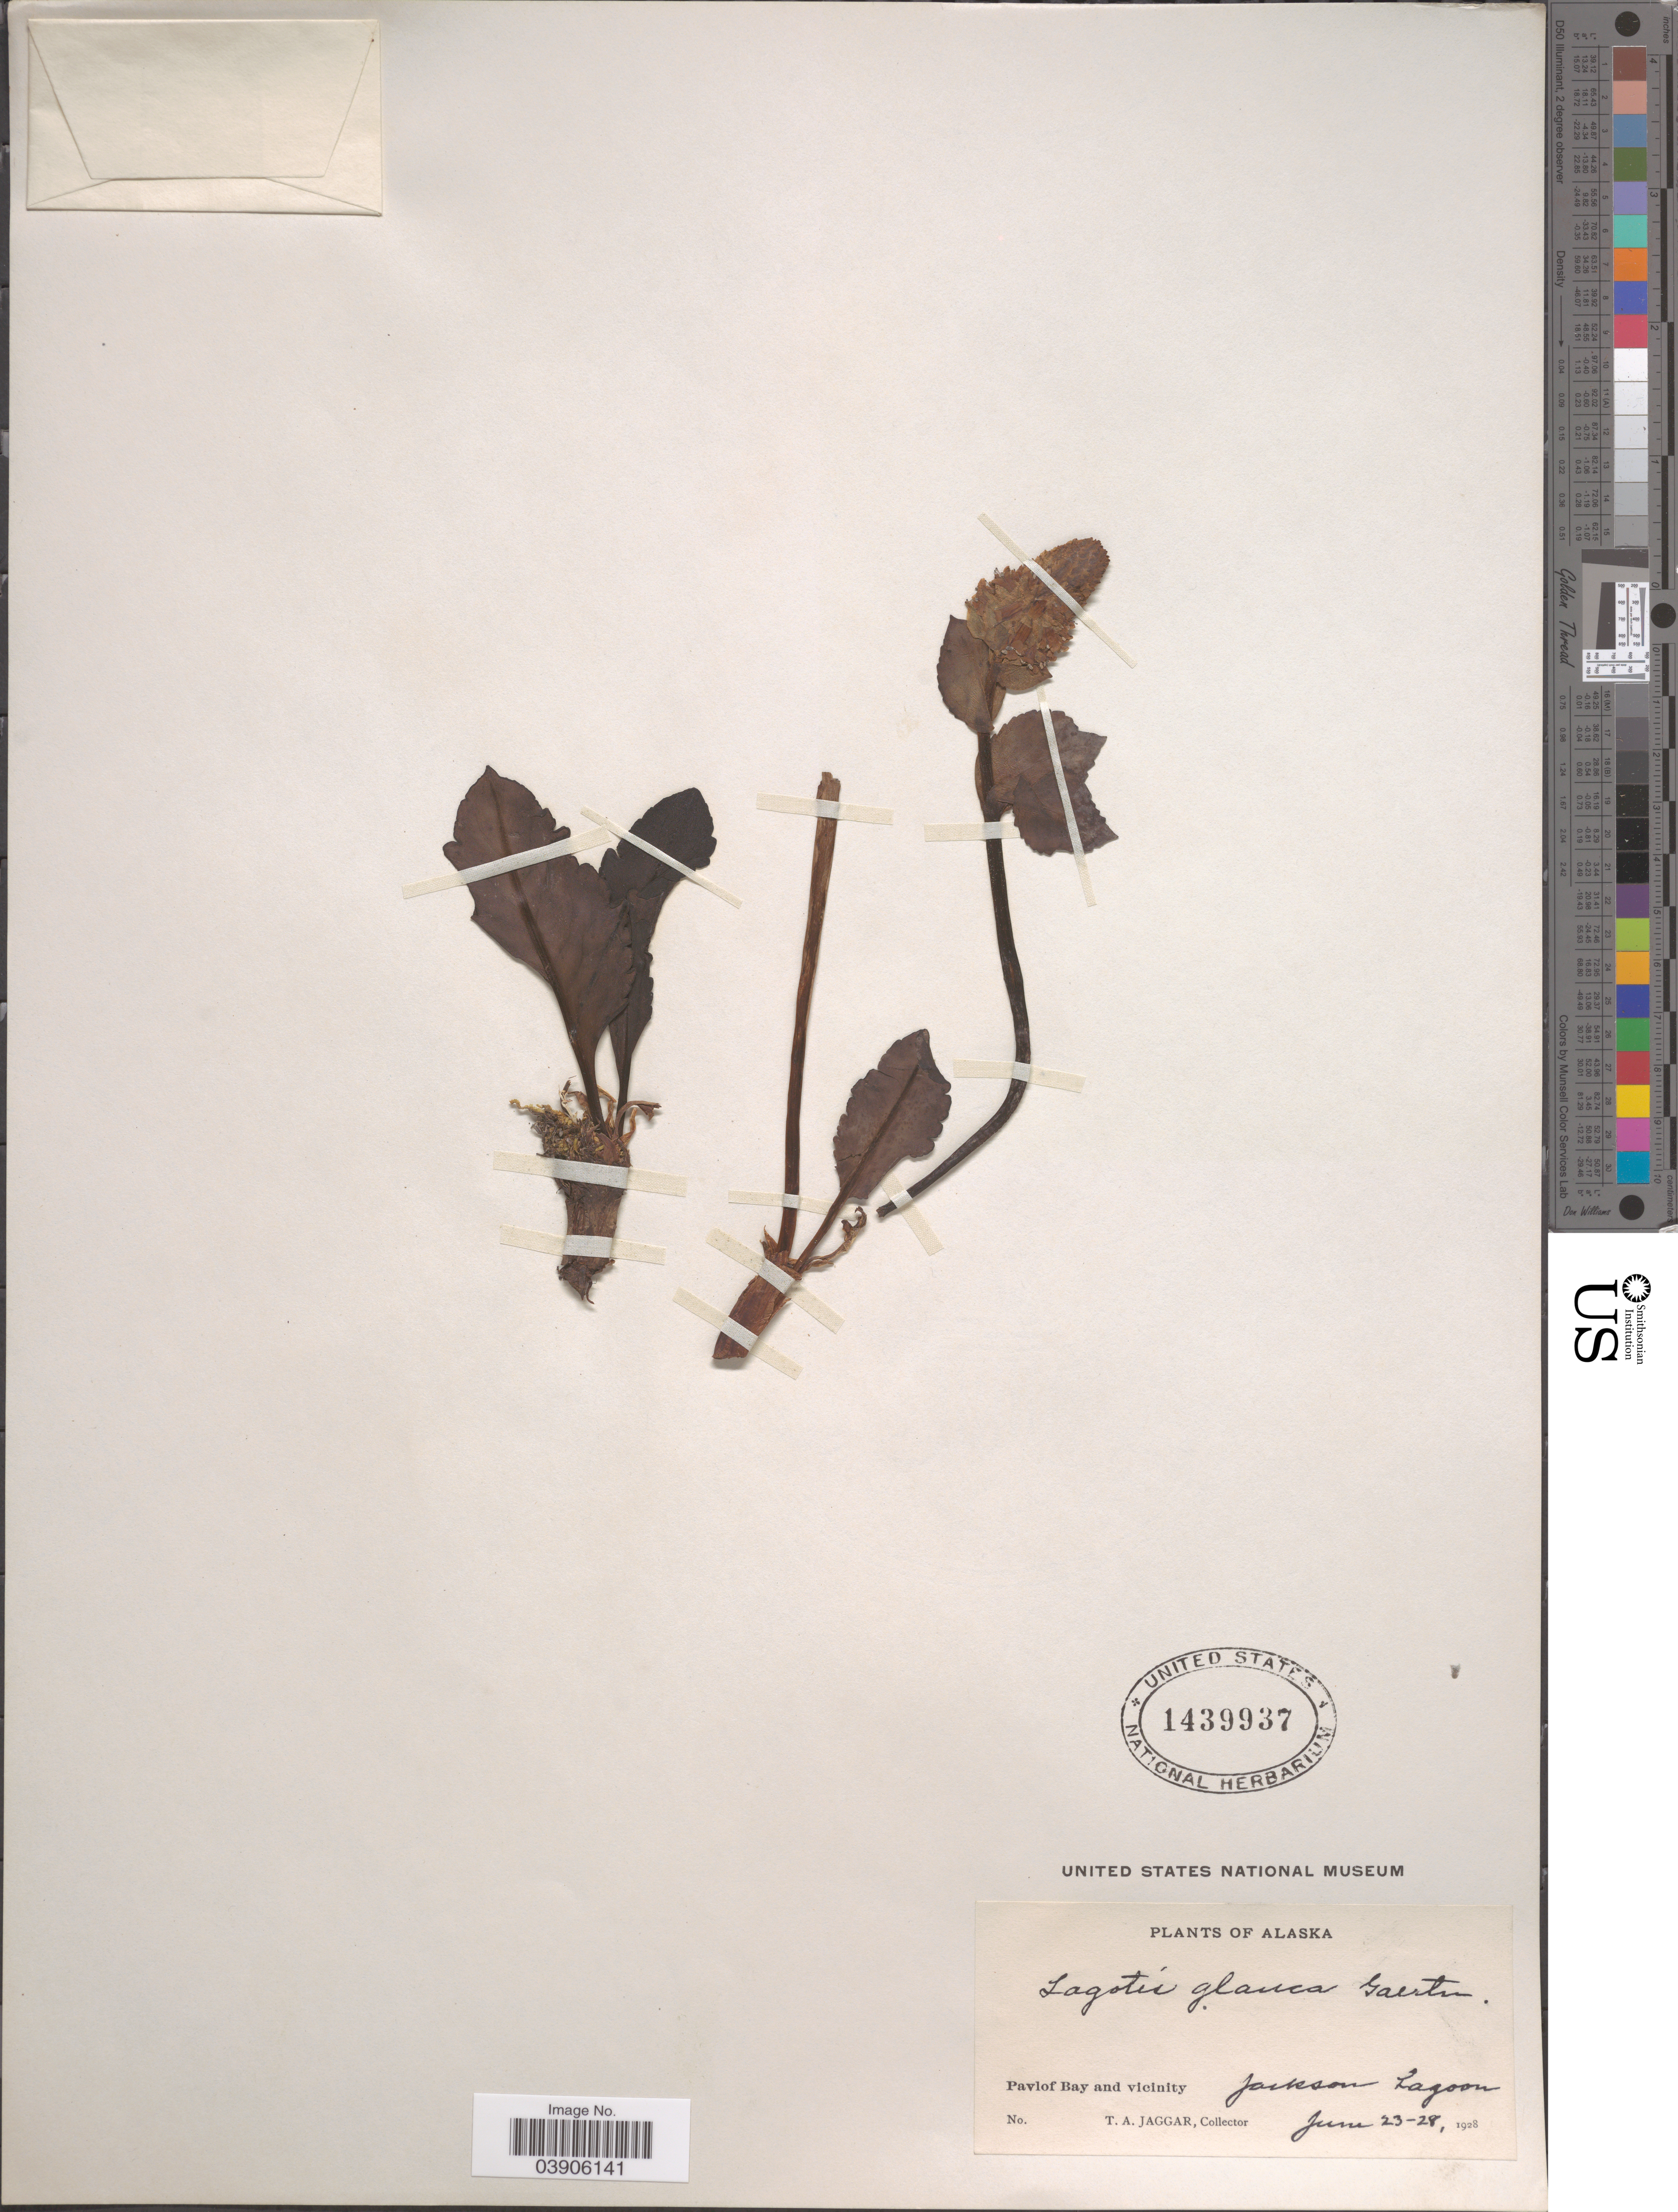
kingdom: Plantae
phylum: Tracheophyta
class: Magnoliopsida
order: Lamiales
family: Plantaginaceae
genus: Lagotis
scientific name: Lagotis glauca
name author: Gaertn.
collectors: T. Jaggar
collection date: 1928-06-23/1928-06-28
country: United States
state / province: Alaska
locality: Pavlof Bay and vicinity. Jackson Lagoon.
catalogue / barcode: US 1439937